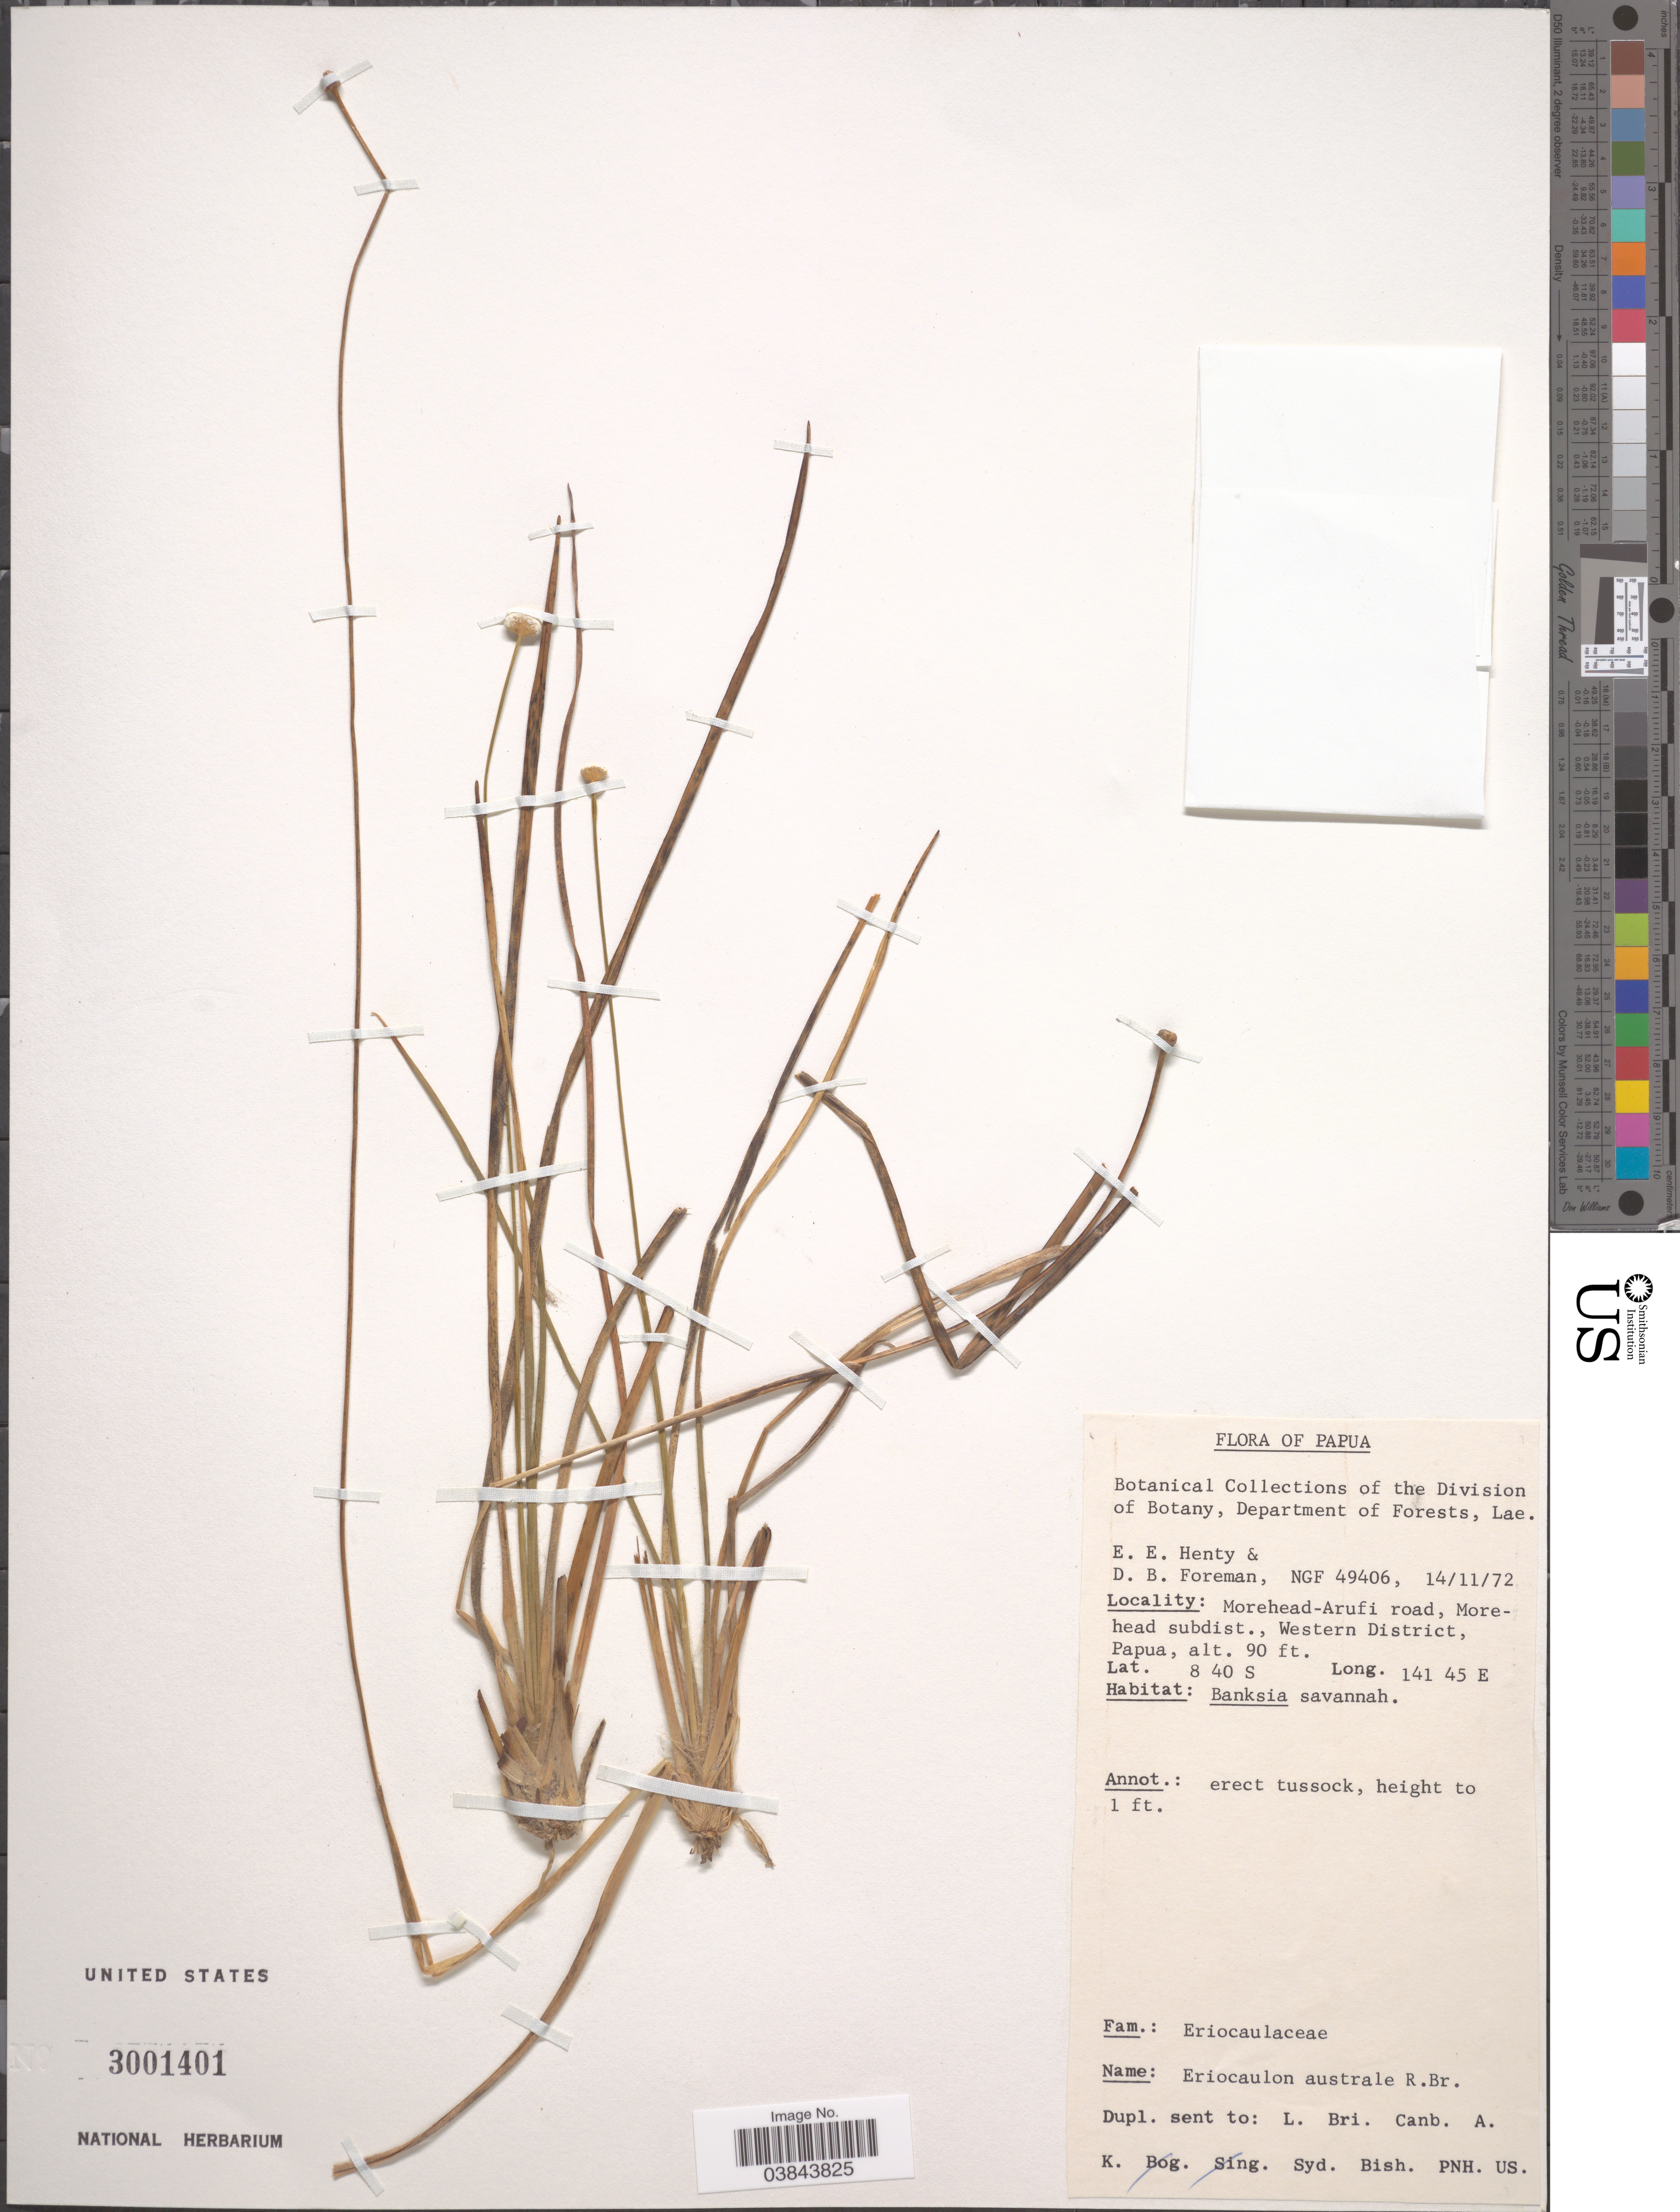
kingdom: Plantae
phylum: Tracheophyta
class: Liliopsida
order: Poales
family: Eriocaulaceae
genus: Eriocaulon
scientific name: Eriocaulon australe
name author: R. Br.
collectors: E. Henty & D. Foreman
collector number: NGF49406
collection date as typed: Transcribed d/m/y: 14/11/72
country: Papua New Guinea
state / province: Manus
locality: Papua. Morehead-Arufi road, Morehead subdist., Western District, Papua.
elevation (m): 27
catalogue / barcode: US 3001401